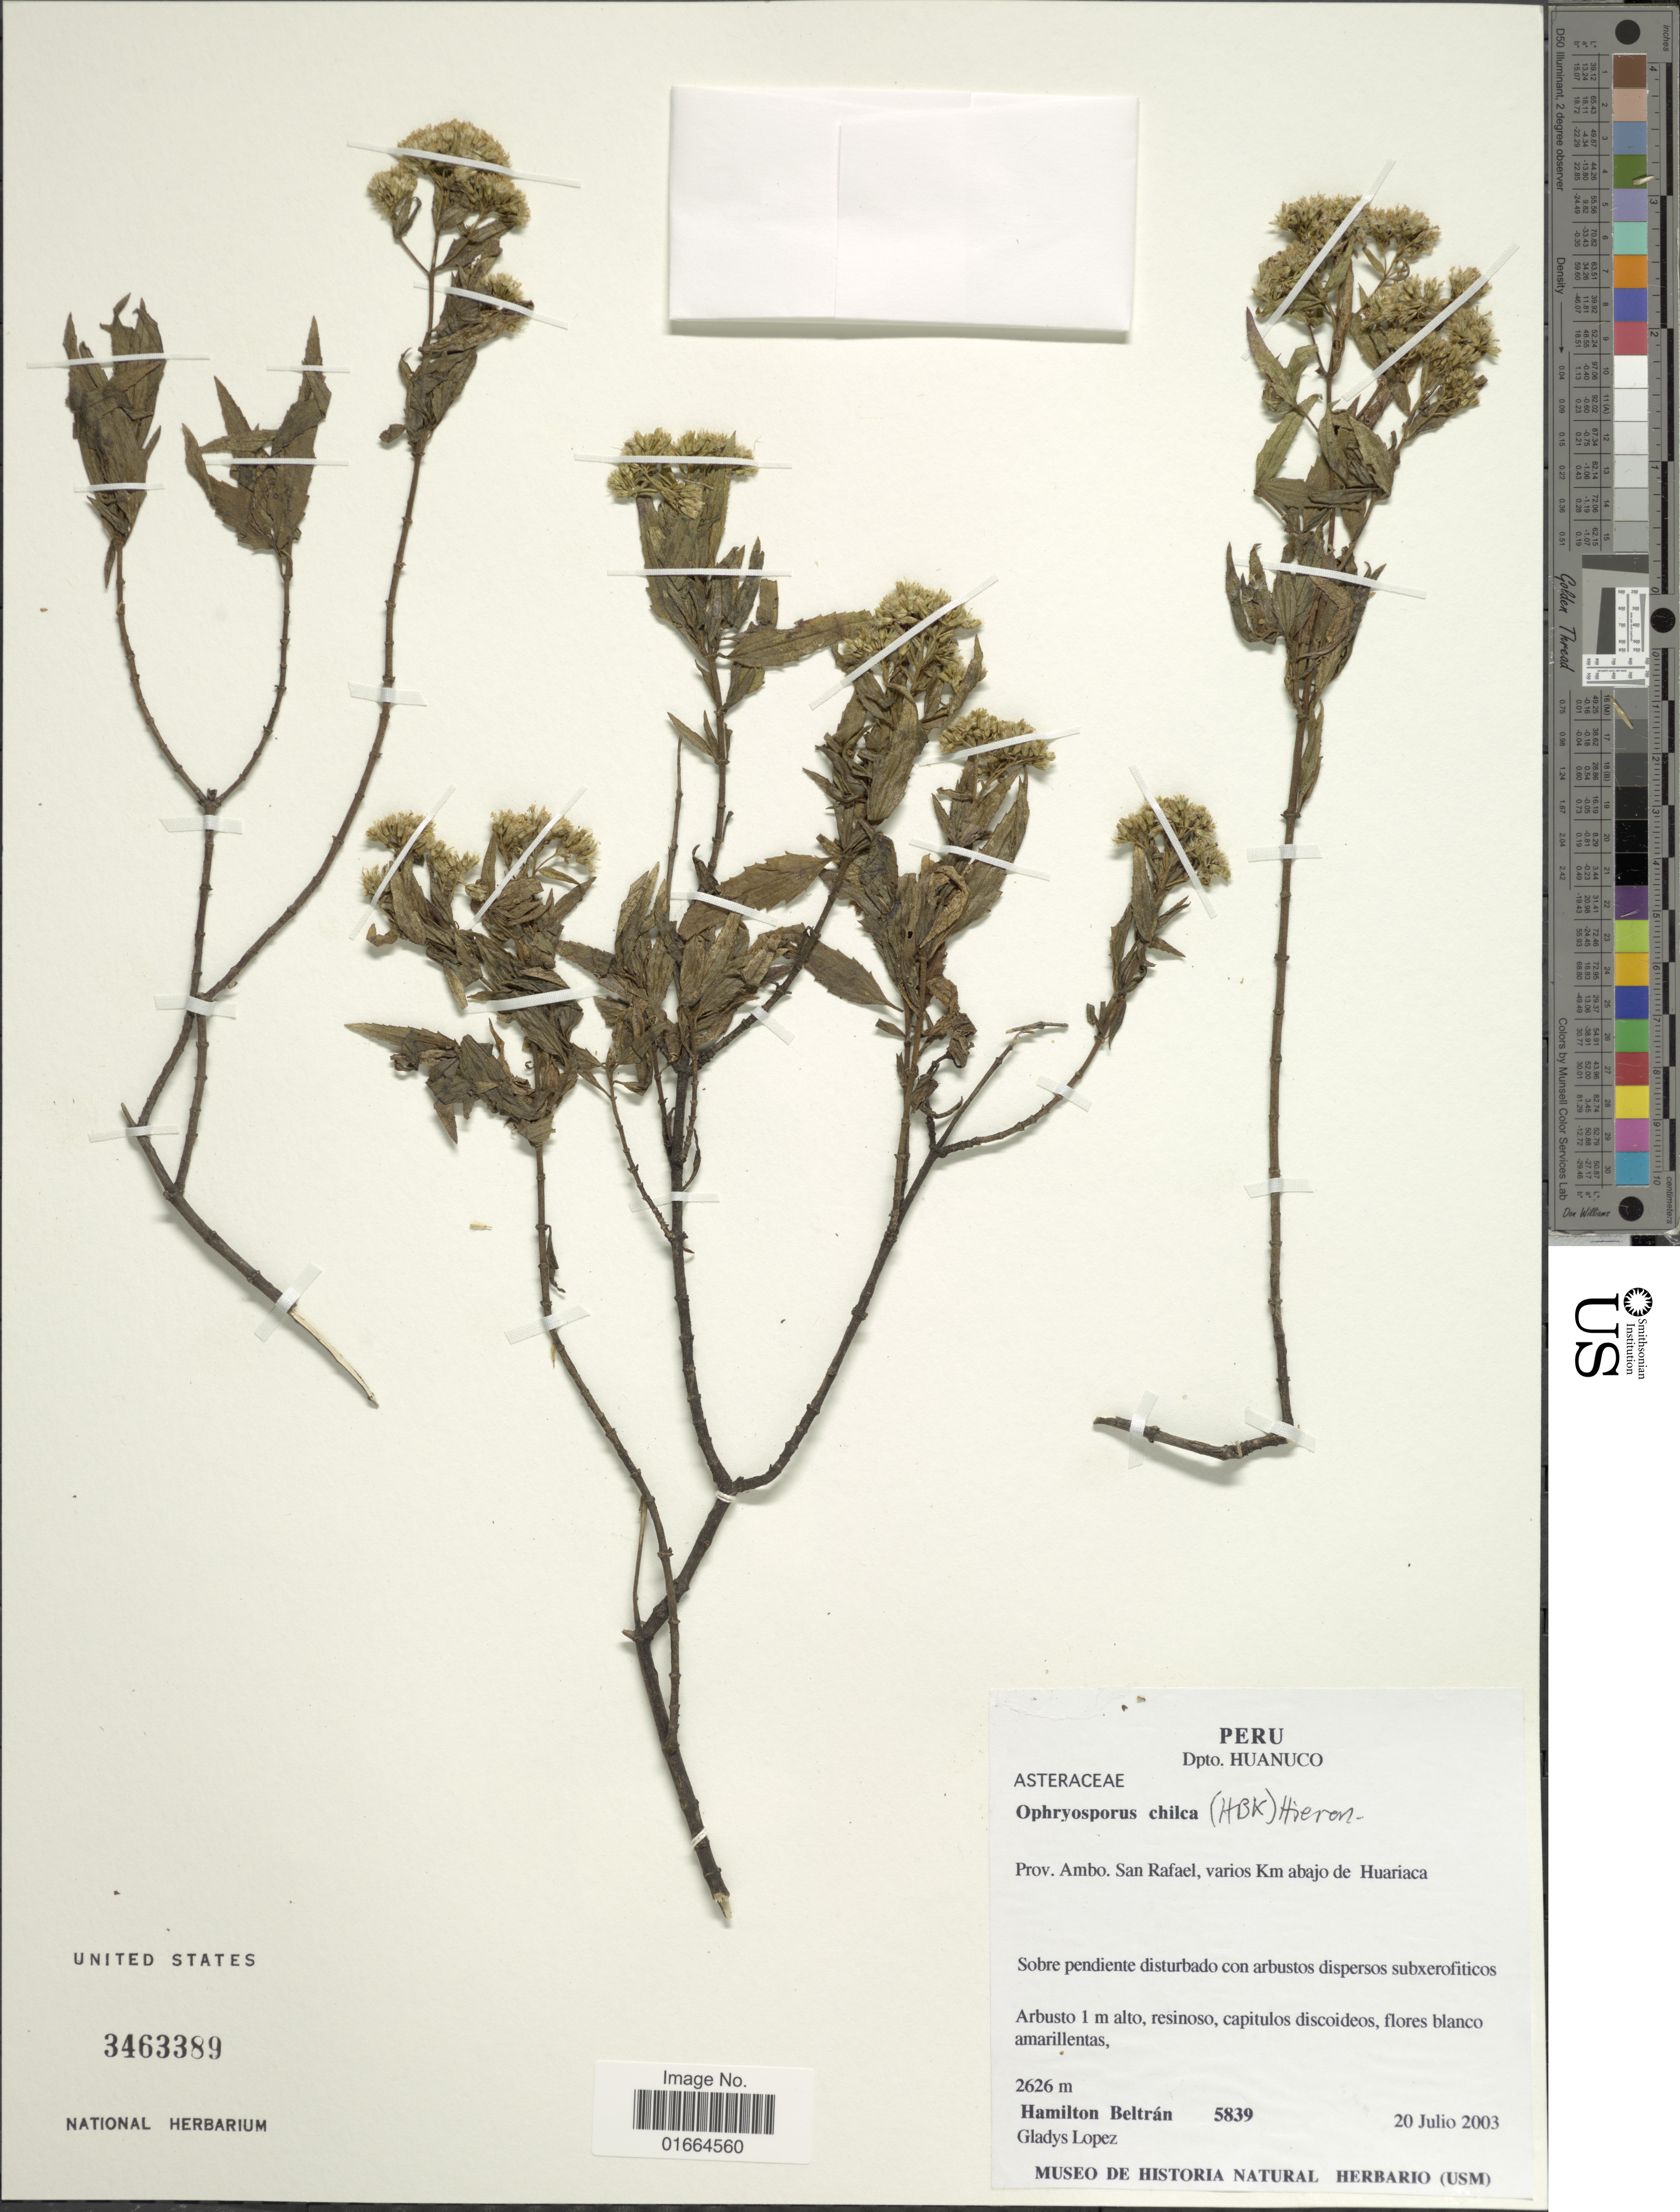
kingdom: Plantae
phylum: Tracheophyta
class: Magnoliopsida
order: Asterales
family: Asteraceae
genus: Ophryosporus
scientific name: Ophryosporus chilca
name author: (Kunth) Hieron.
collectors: H. Beltran & G. Lopéz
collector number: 5839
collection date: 2003-07-20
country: Peru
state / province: Huánuco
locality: Dpto. Huanuco, Prov. Ambo, San Rafael, varios Km abajo de Huariaca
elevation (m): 2626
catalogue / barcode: US 3463389